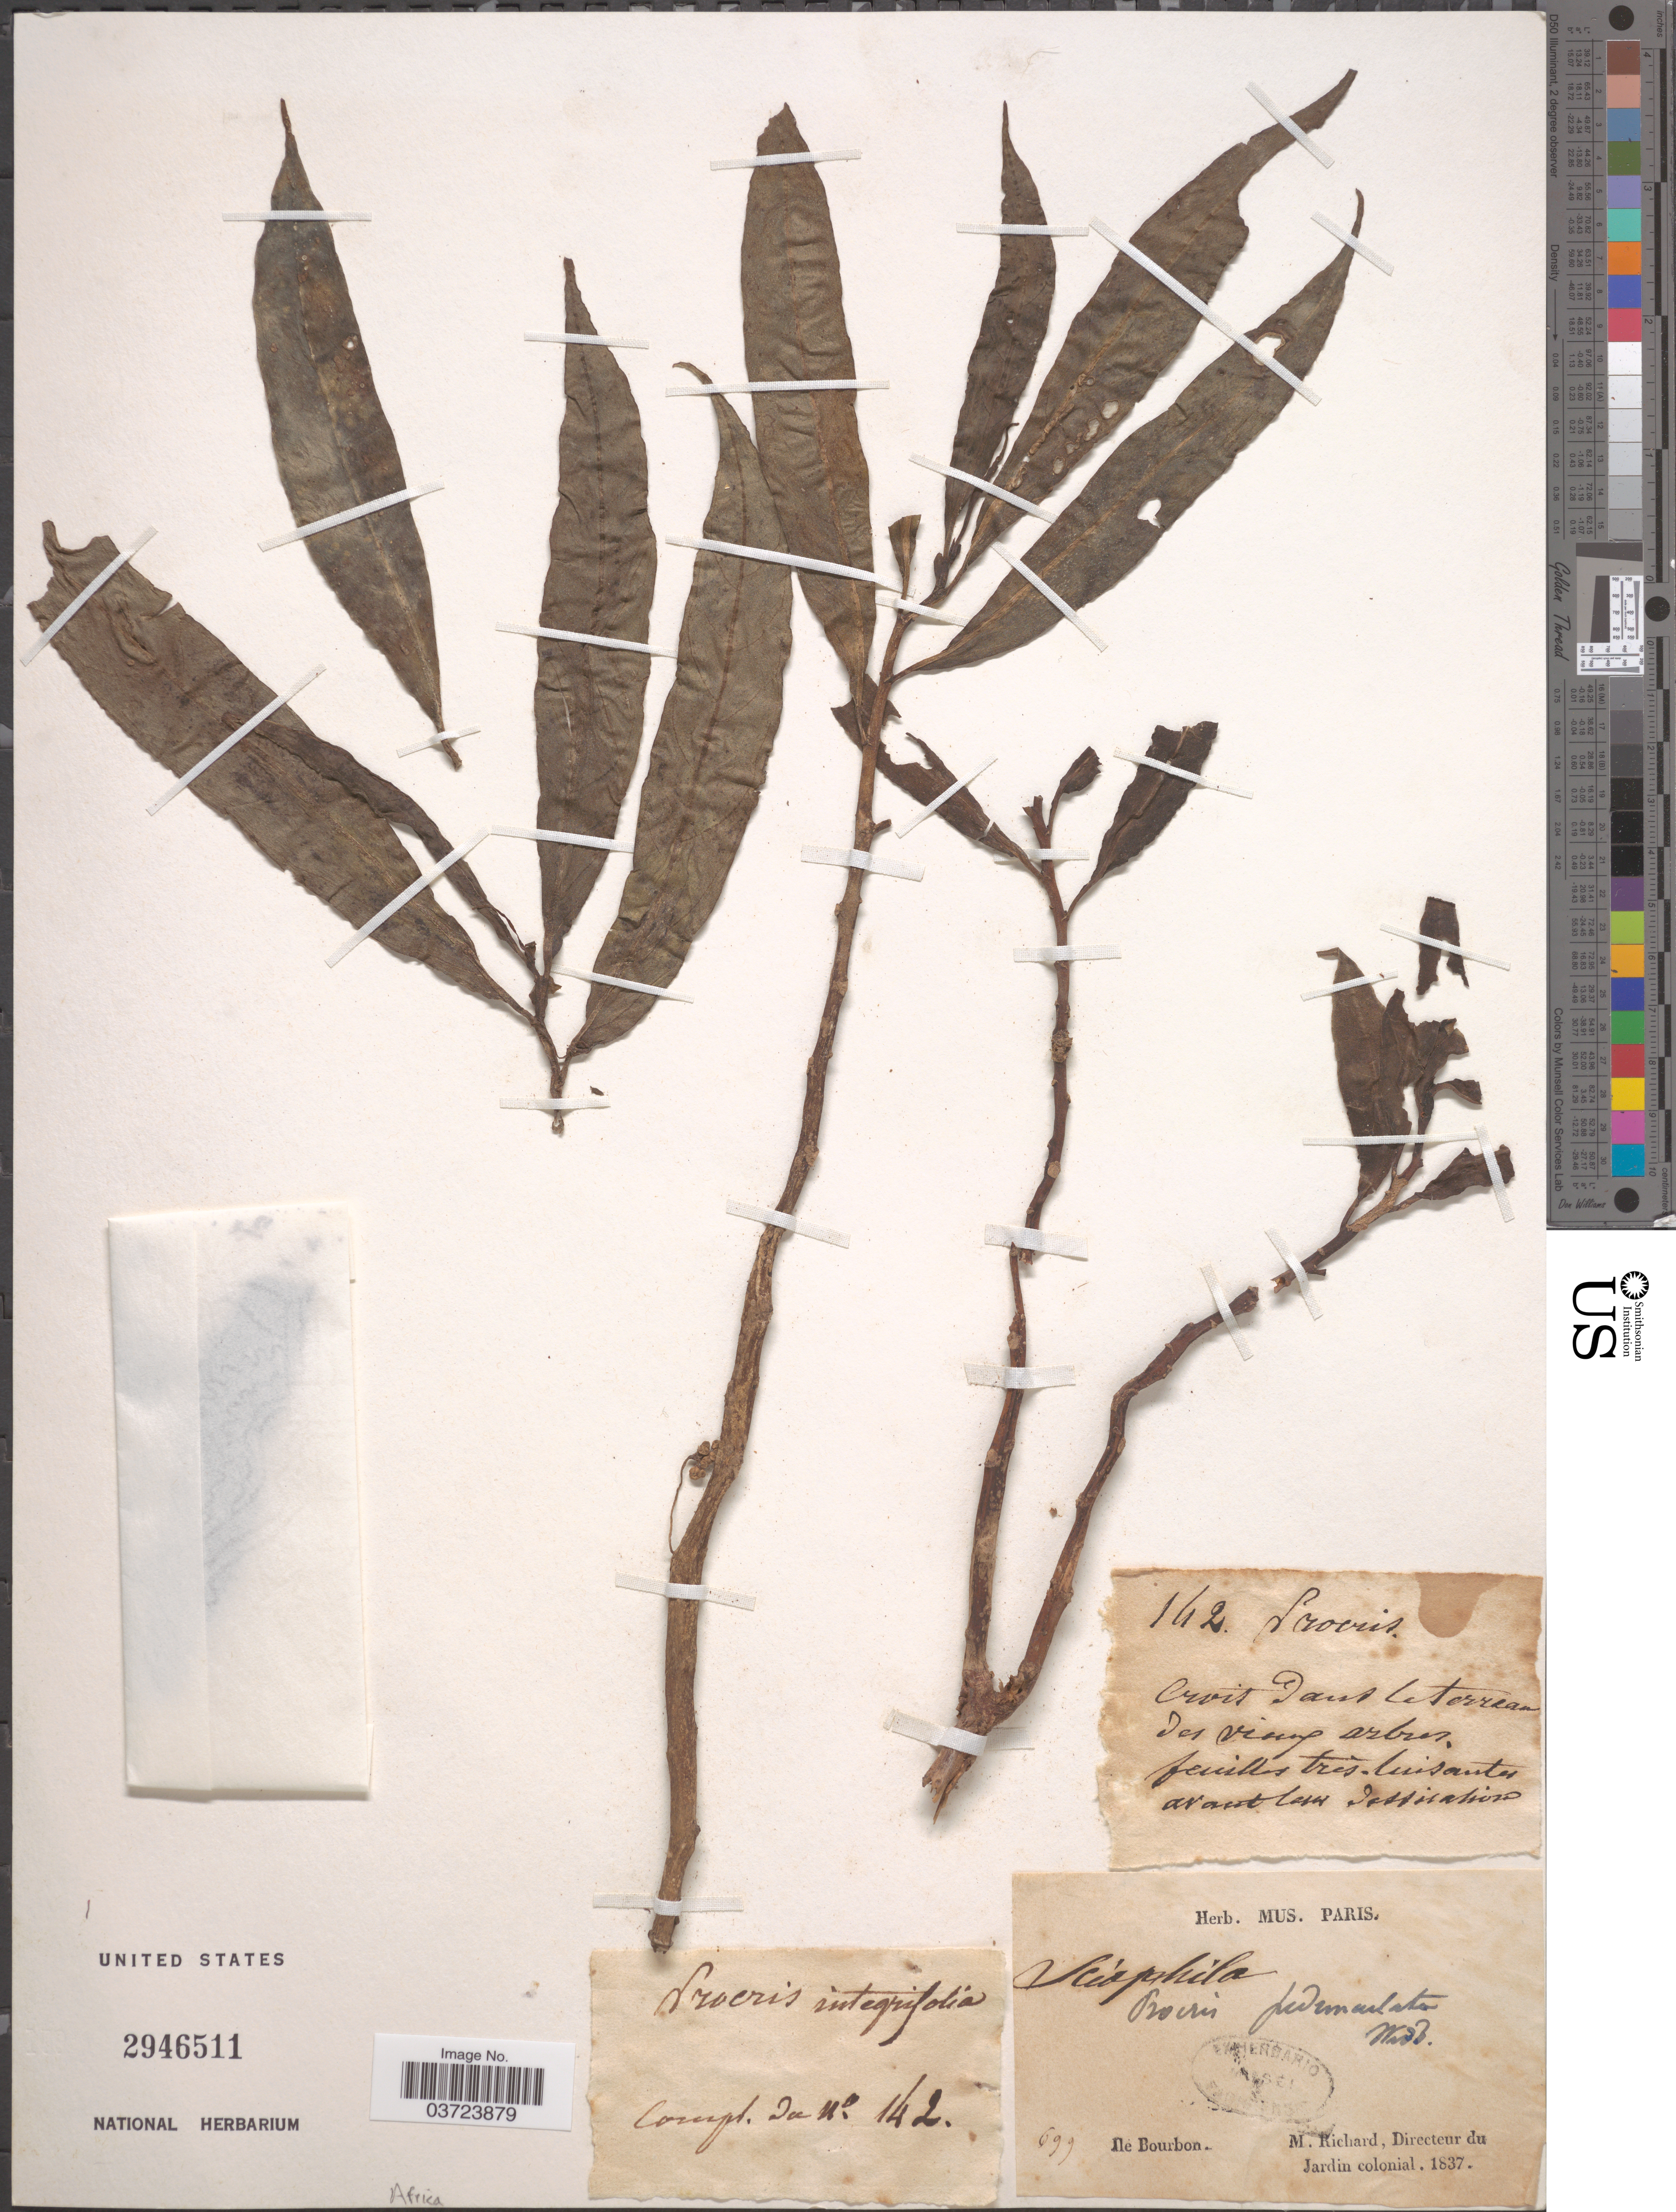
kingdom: Plantae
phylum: Tracheophyta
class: Magnoliopsida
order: Rosales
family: Urticaceae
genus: Procris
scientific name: Procris integrifolia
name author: D. Don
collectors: M. Richard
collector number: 142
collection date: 1837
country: Réunion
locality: Ile Bourbon.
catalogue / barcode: US 2946511